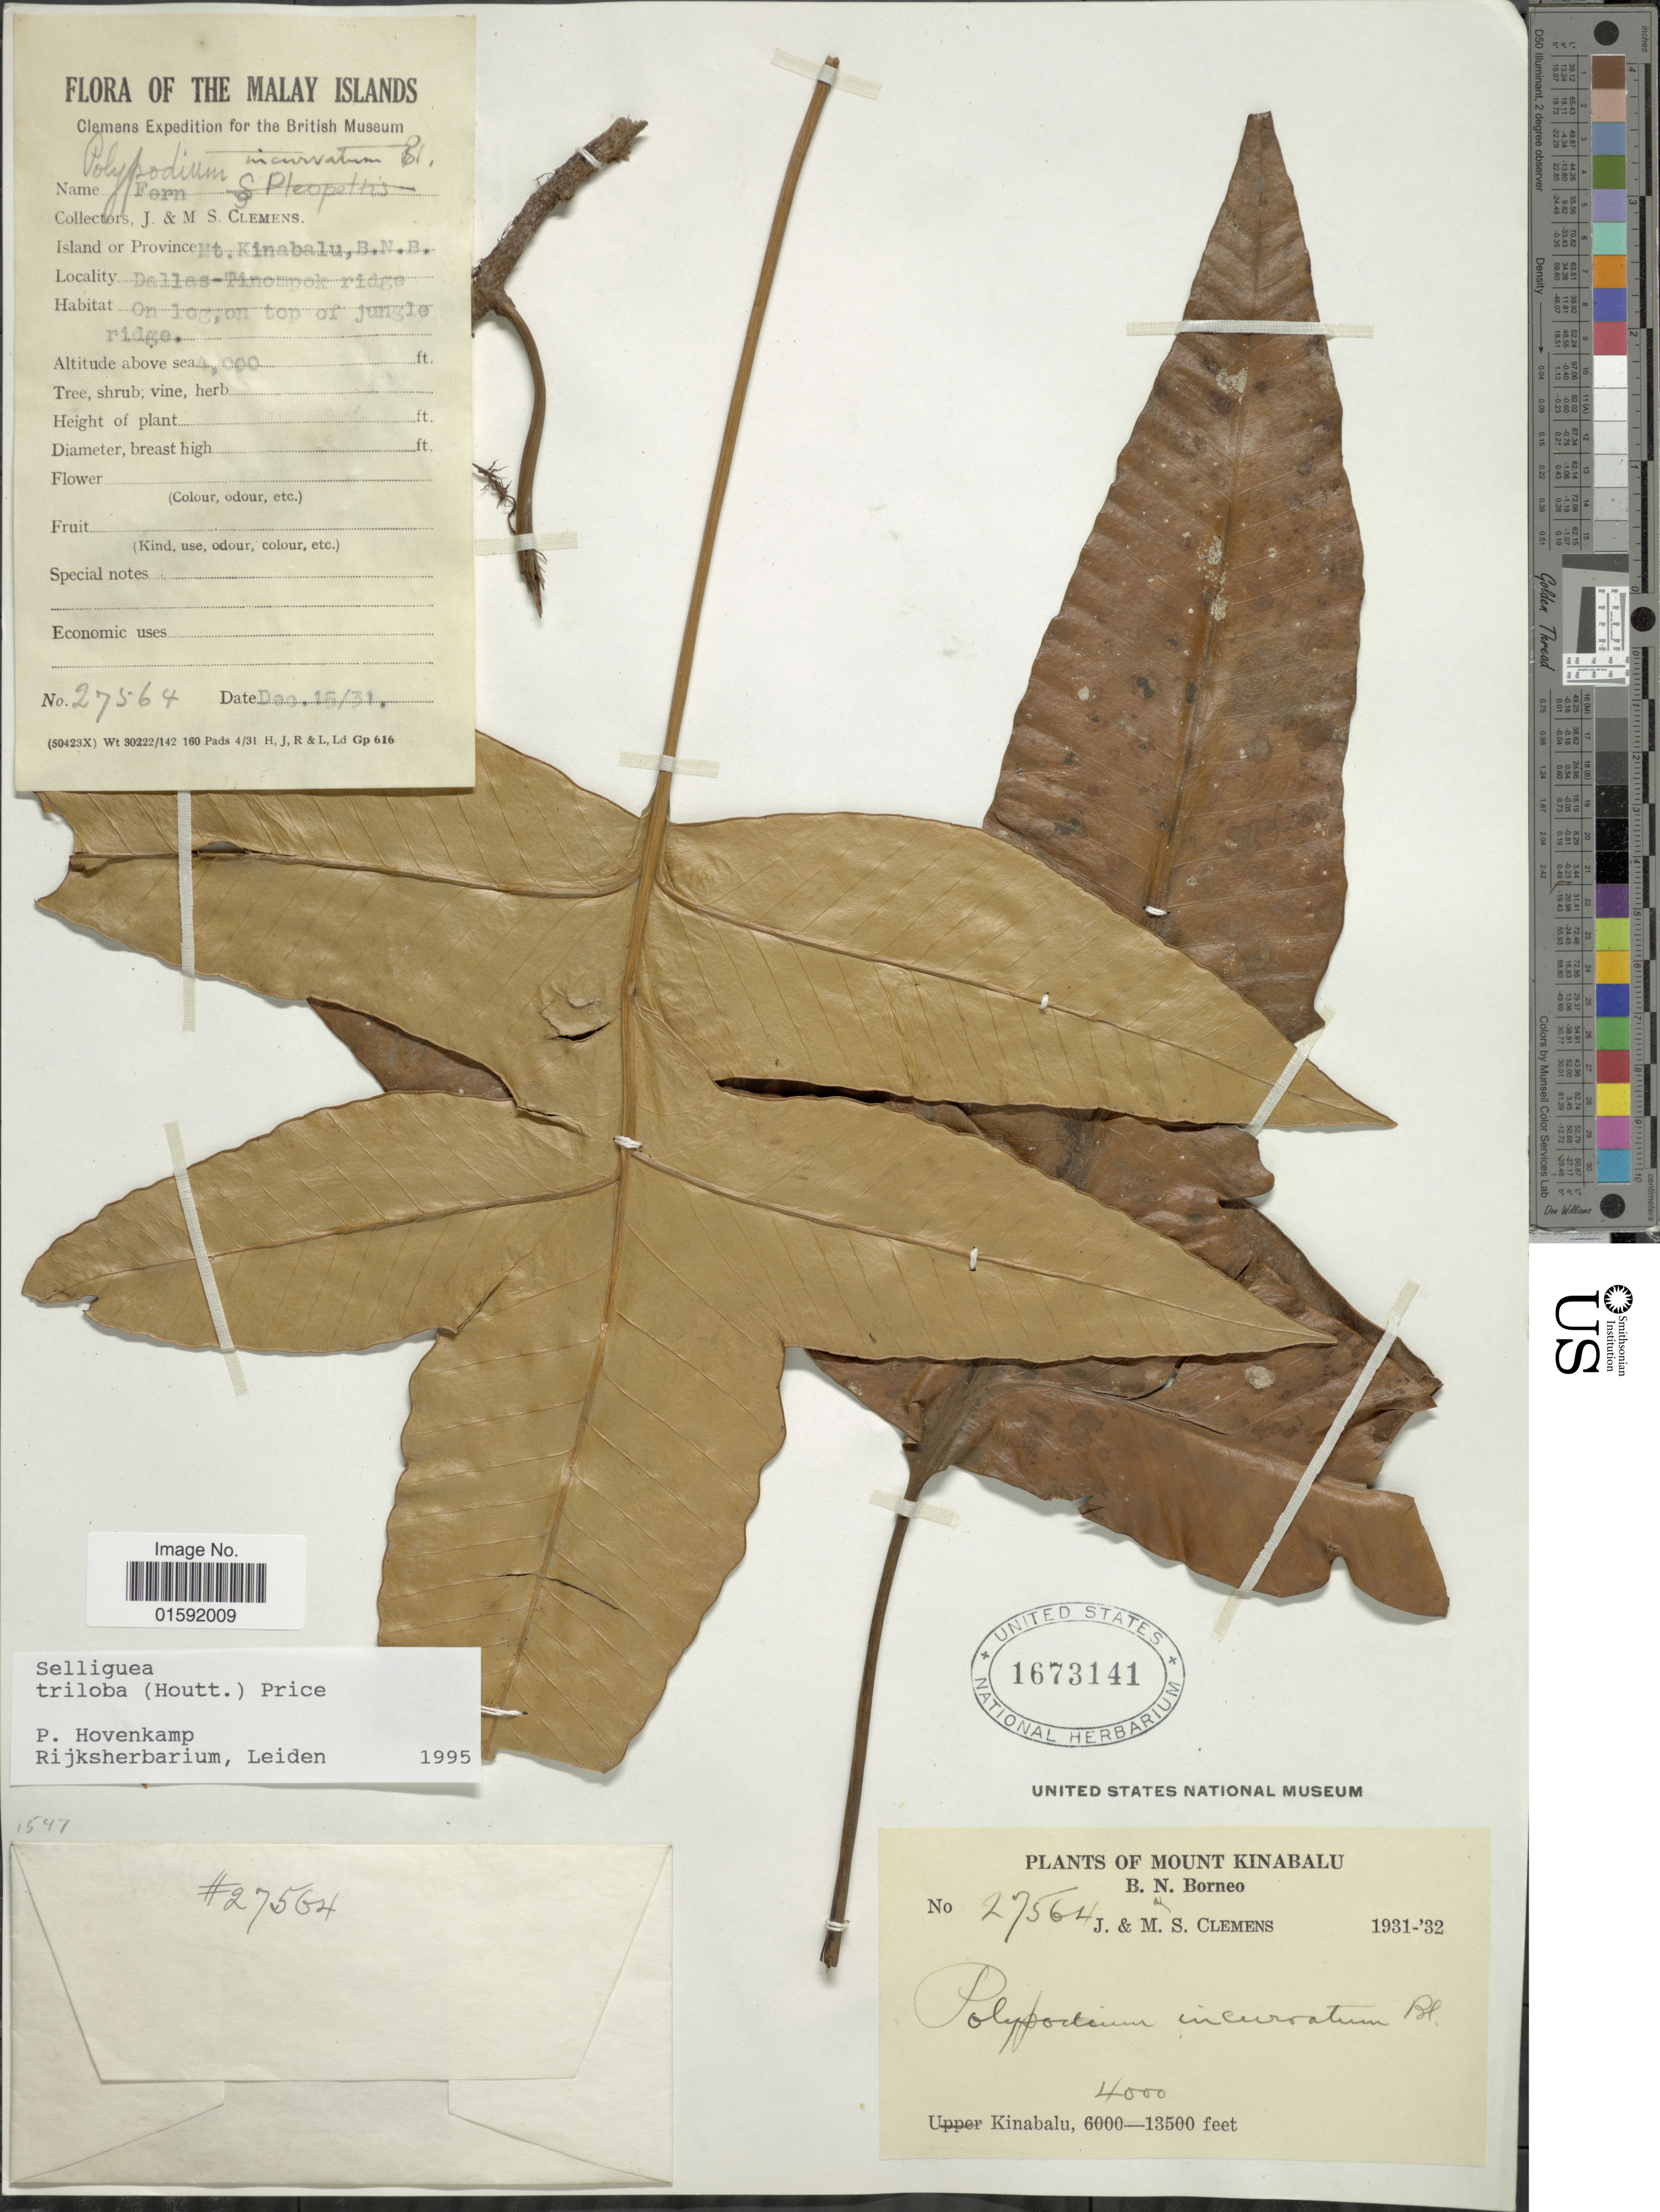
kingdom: Plantae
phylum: Tracheophyta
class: Polypodiopsida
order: Polypodiales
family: Polypodiaceae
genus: Selliguea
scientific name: Selliguea triloba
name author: (Houtt.) M.G. Price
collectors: J. Clemens & M. S. Clemens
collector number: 27564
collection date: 1931-12-15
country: Malaysia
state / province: Sabah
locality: B.N.B., Mt. Kinabalu, Dallas-Tinompok ridge, Upper Kinabalu, The Malay Islands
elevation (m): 1219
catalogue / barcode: US 1673141